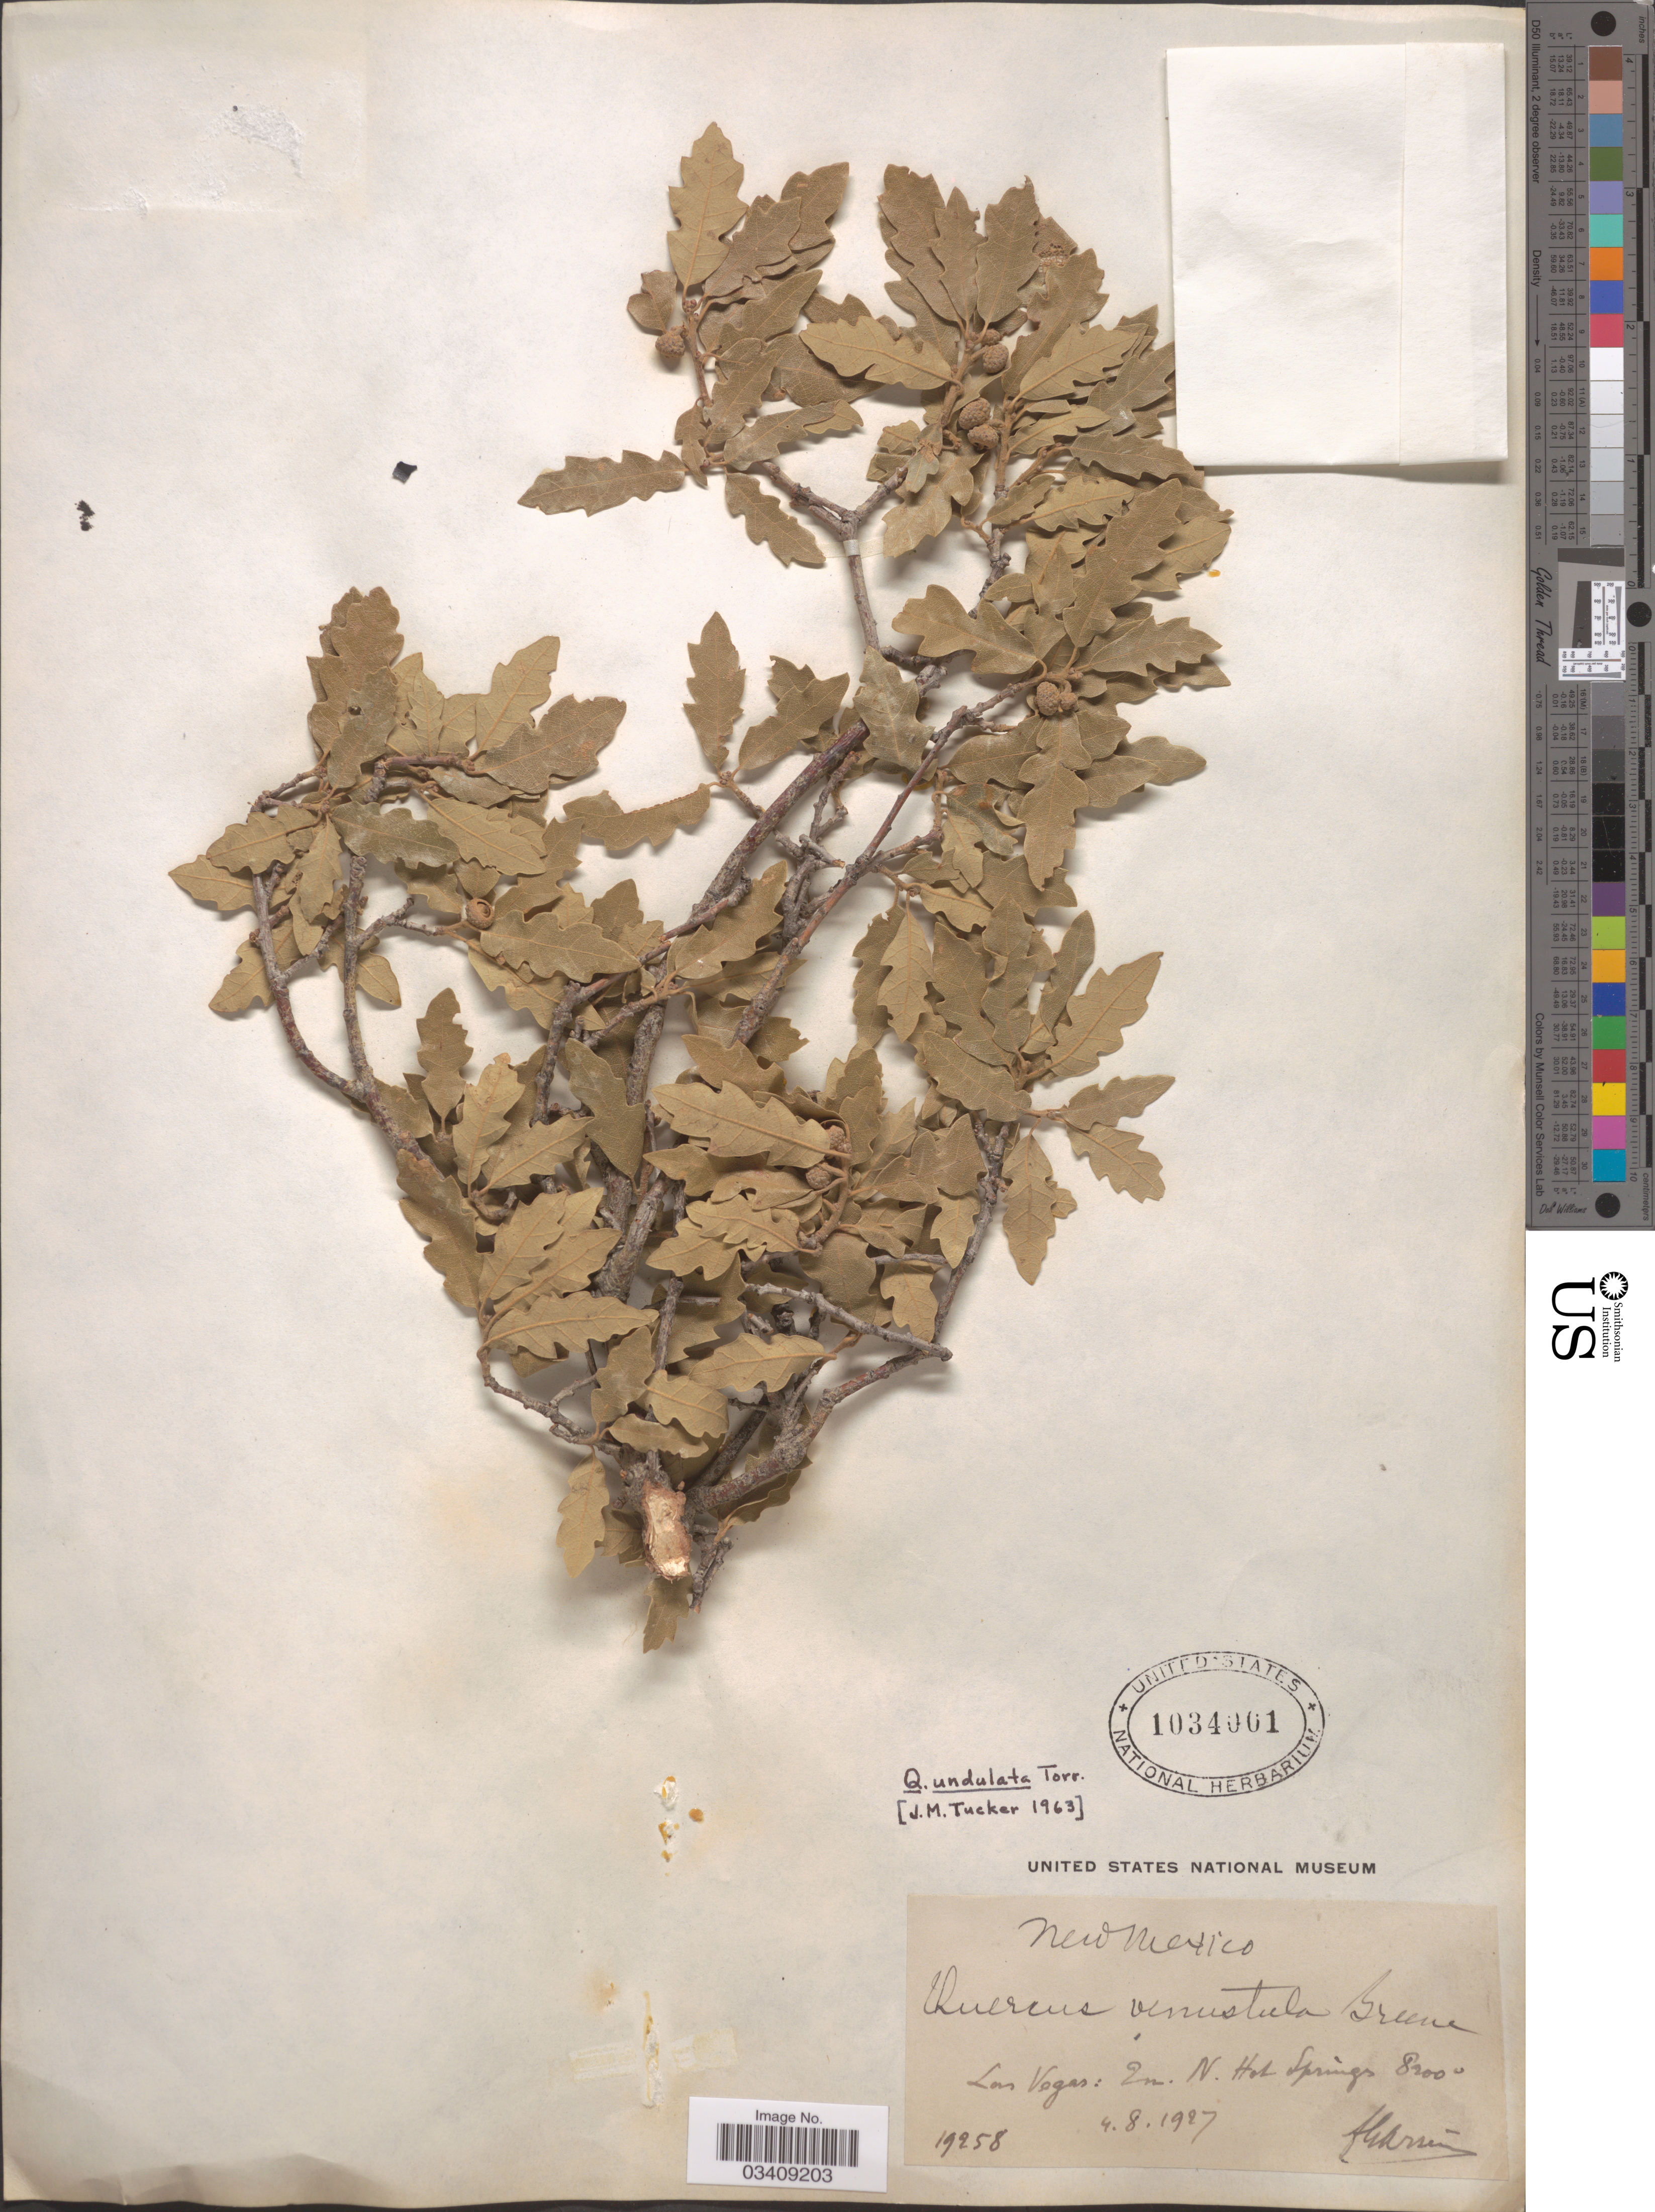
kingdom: Plantae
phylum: Tracheophyta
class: Magnoliopsida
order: Fagales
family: Fagaceae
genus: Quercus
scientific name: Quercus undulata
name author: Torr.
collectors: F. Arsène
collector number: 19258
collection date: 1927-04-08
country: United States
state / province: New Mexico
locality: Las Vegas: 9 m. N. Hot Springs.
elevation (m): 2499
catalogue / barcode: US 1034001